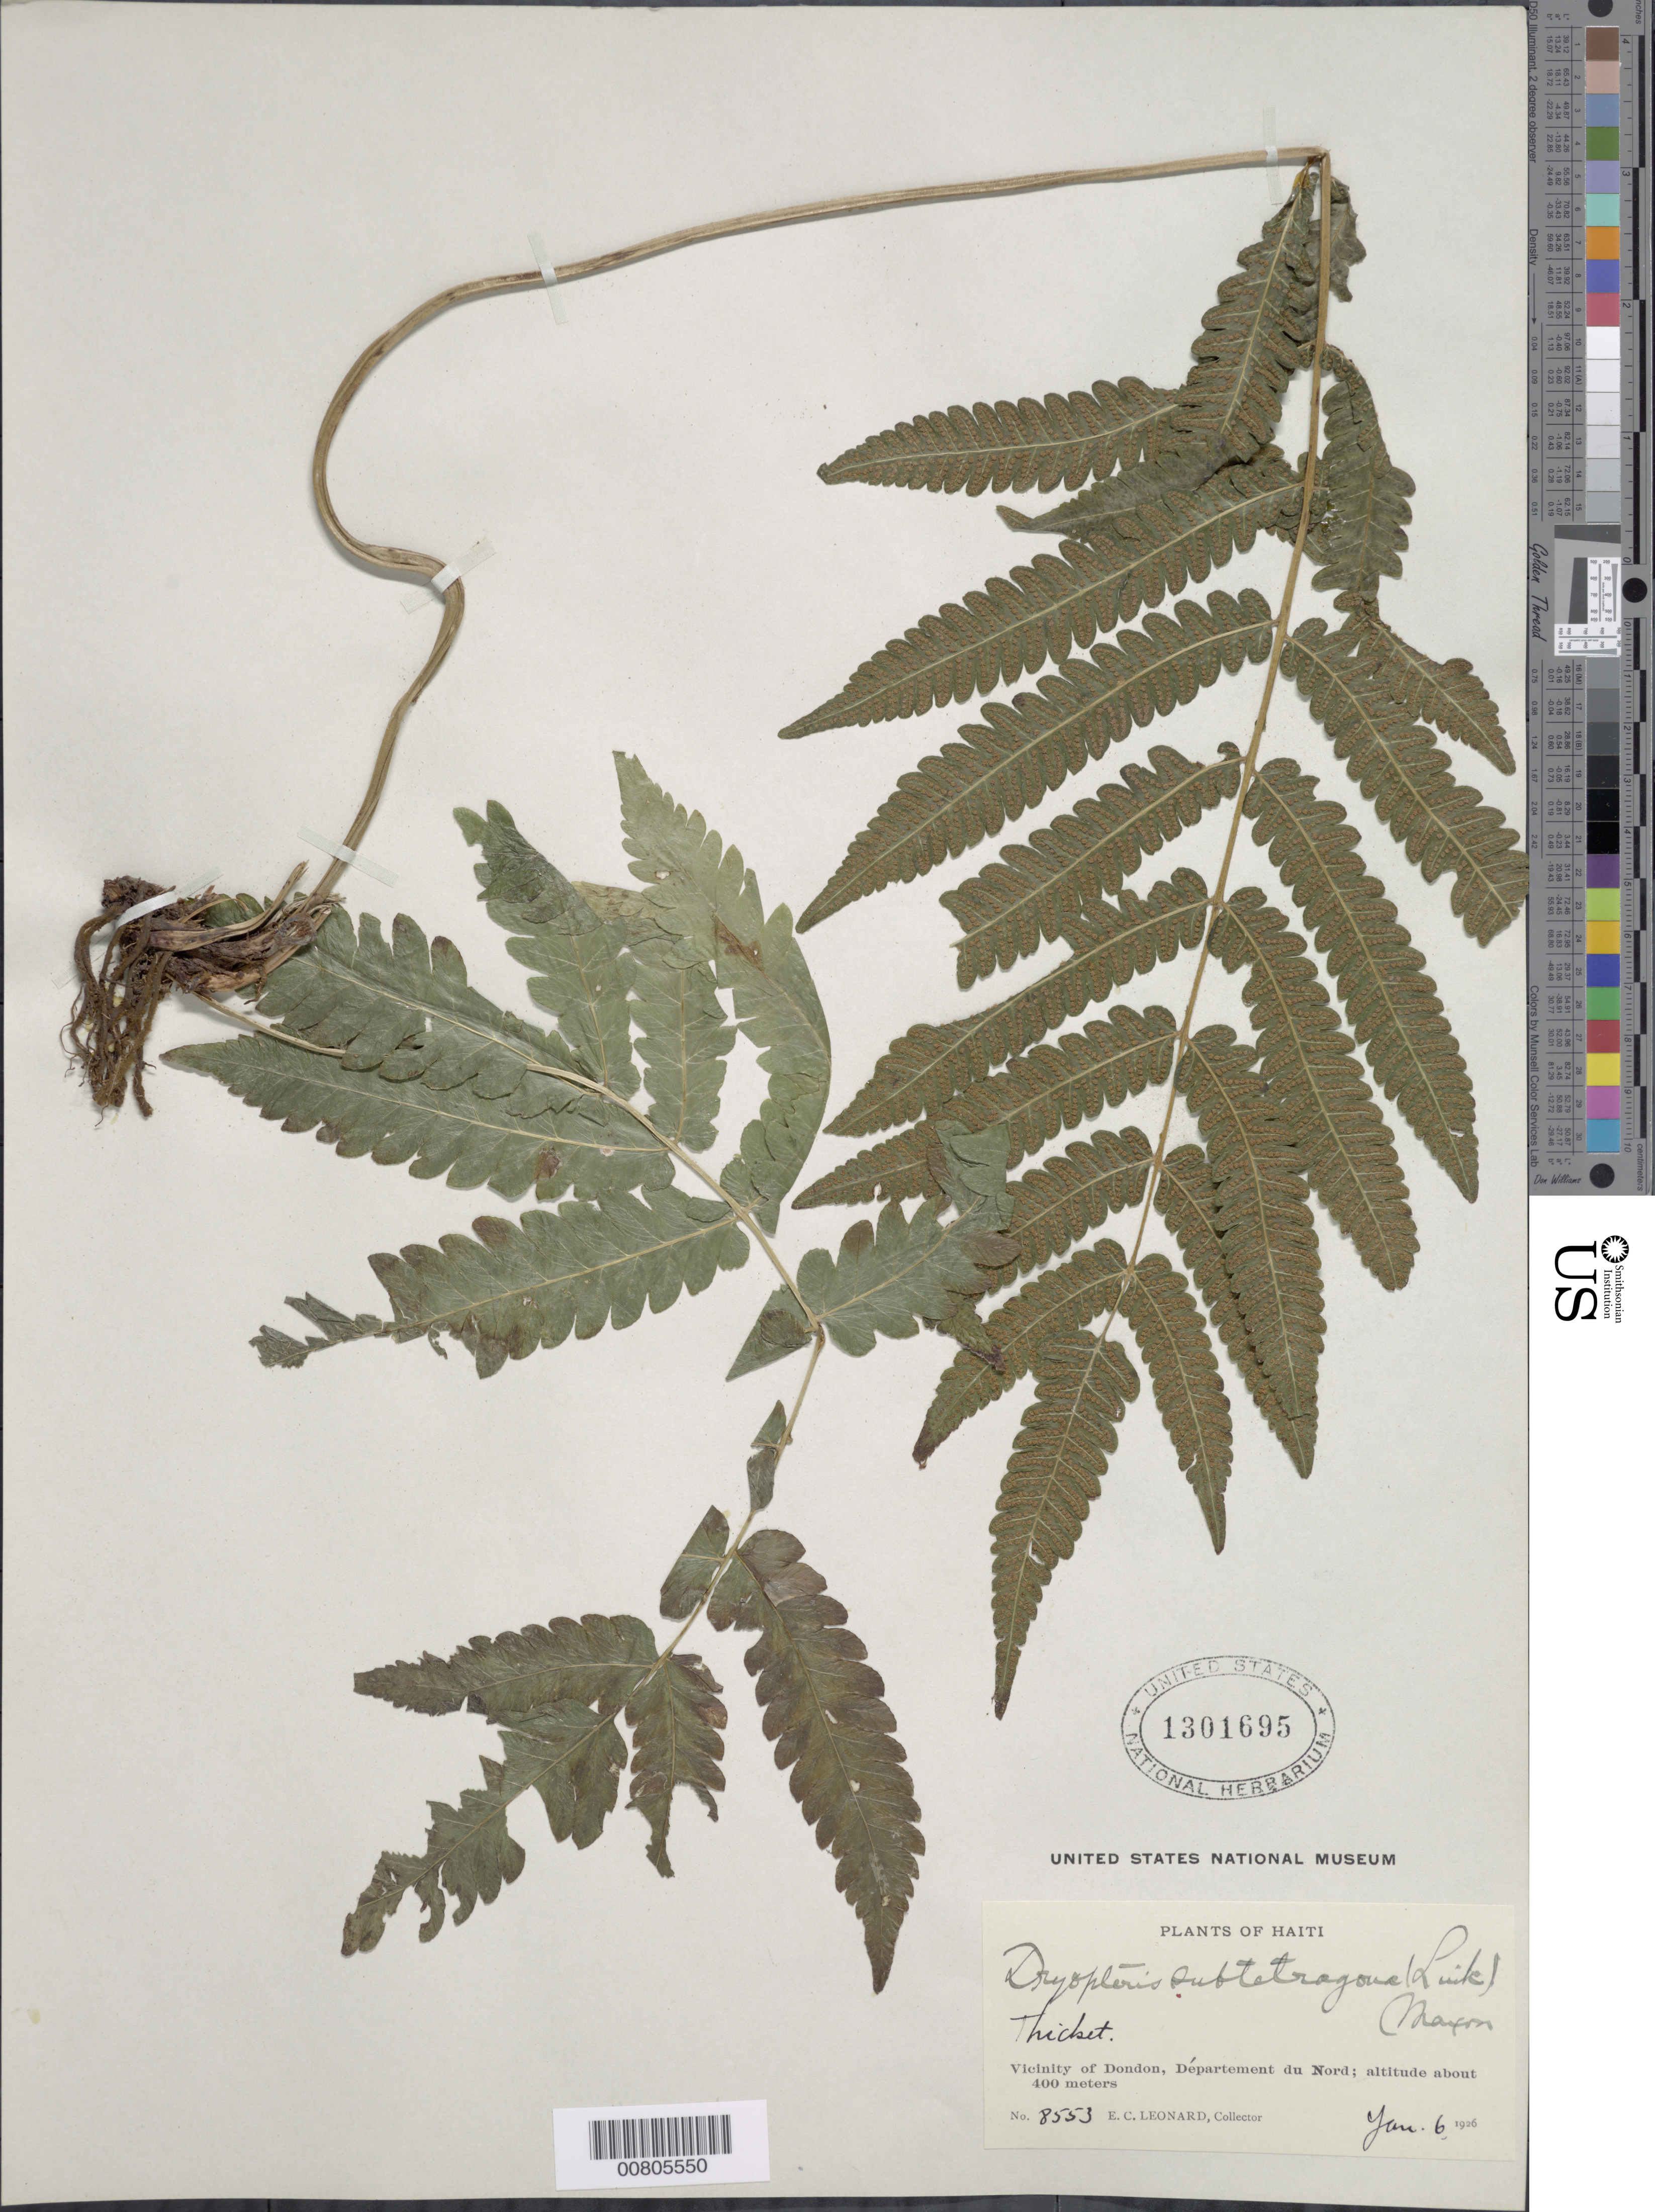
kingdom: Plantae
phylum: Tracheophyta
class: Polypodiopsida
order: Polypodiales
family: Thelypteridaceae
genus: Goniopteris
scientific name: Goniopteris subtetragona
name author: (Link) Vareschi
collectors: E. C. Leonard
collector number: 8553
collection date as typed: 06 Jan 1926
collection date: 1926-01-06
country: Haiti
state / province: Nord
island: Hispaniola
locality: Dondon vicinity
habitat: Thicket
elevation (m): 400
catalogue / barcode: US 1301695